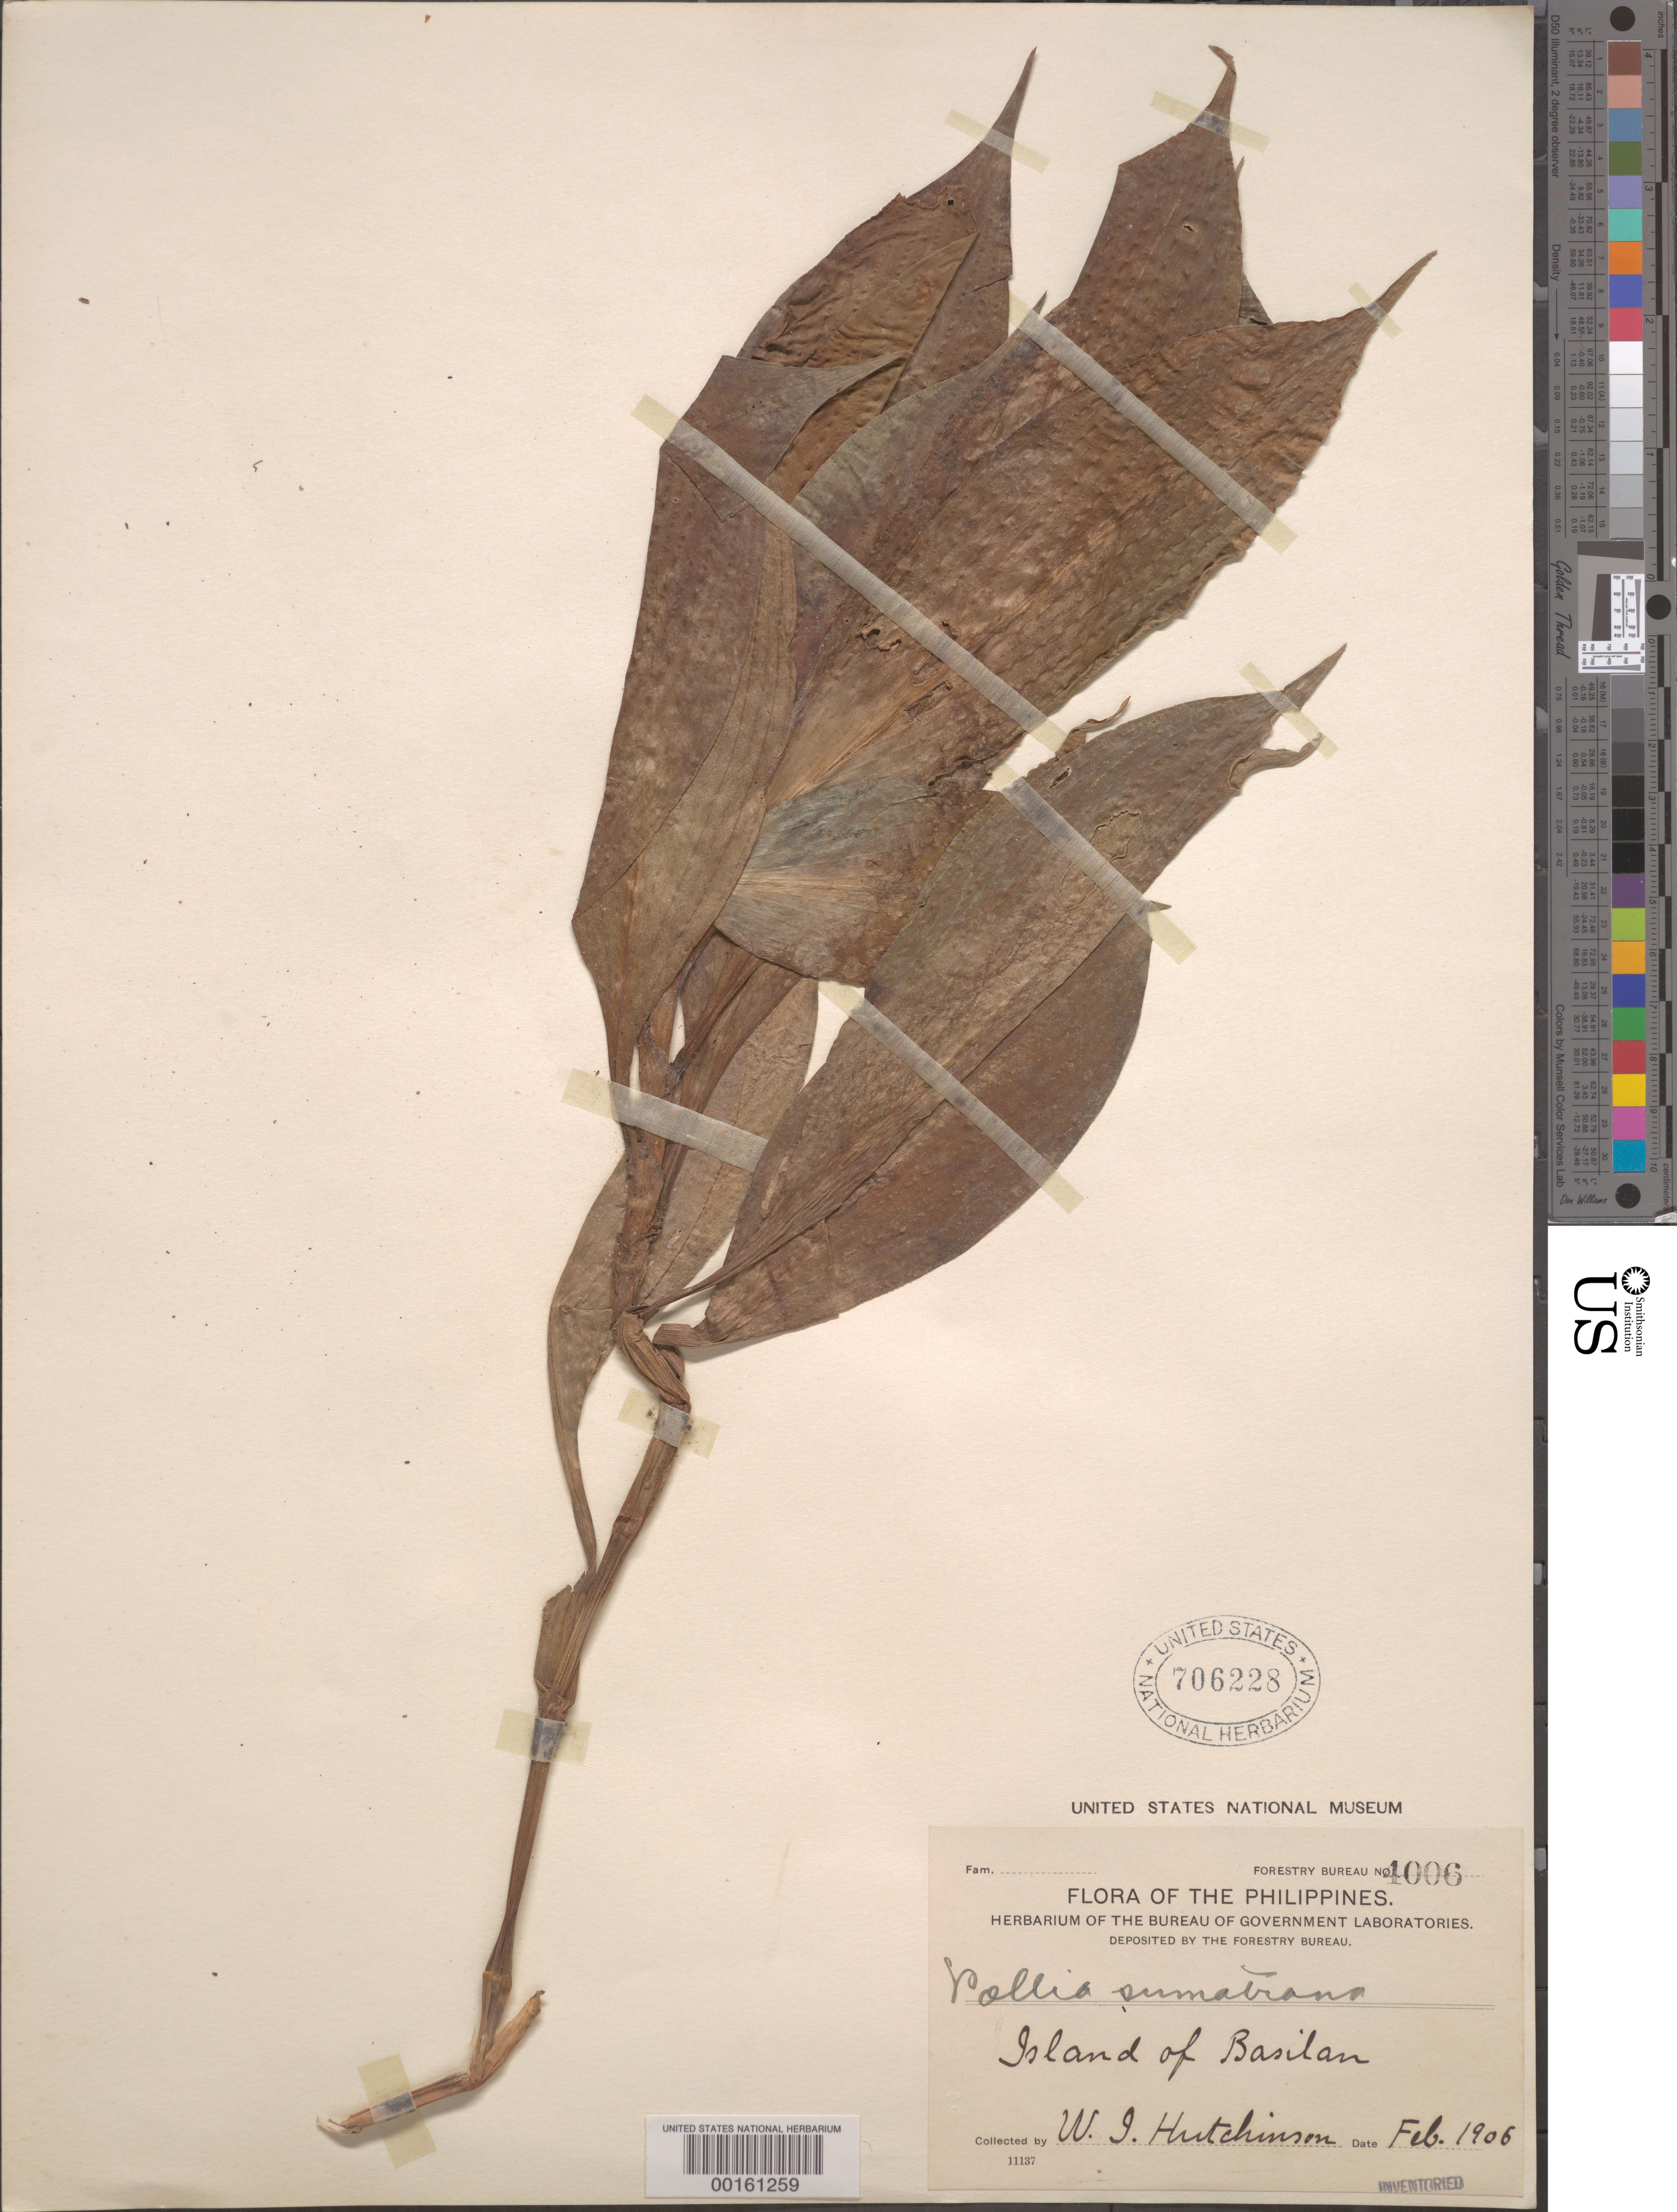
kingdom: Plantae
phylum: Tracheophyta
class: Liliopsida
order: Commelinales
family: Commelinaceae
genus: Pollia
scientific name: Pollia sumatrana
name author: Hassk.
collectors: W. I. Hutchinson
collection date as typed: Feb 1906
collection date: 1906-02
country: Philippines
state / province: Muslim Mindanao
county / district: Basilan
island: Basilan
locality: Zamboanga del sur prov. (?)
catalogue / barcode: US 706228